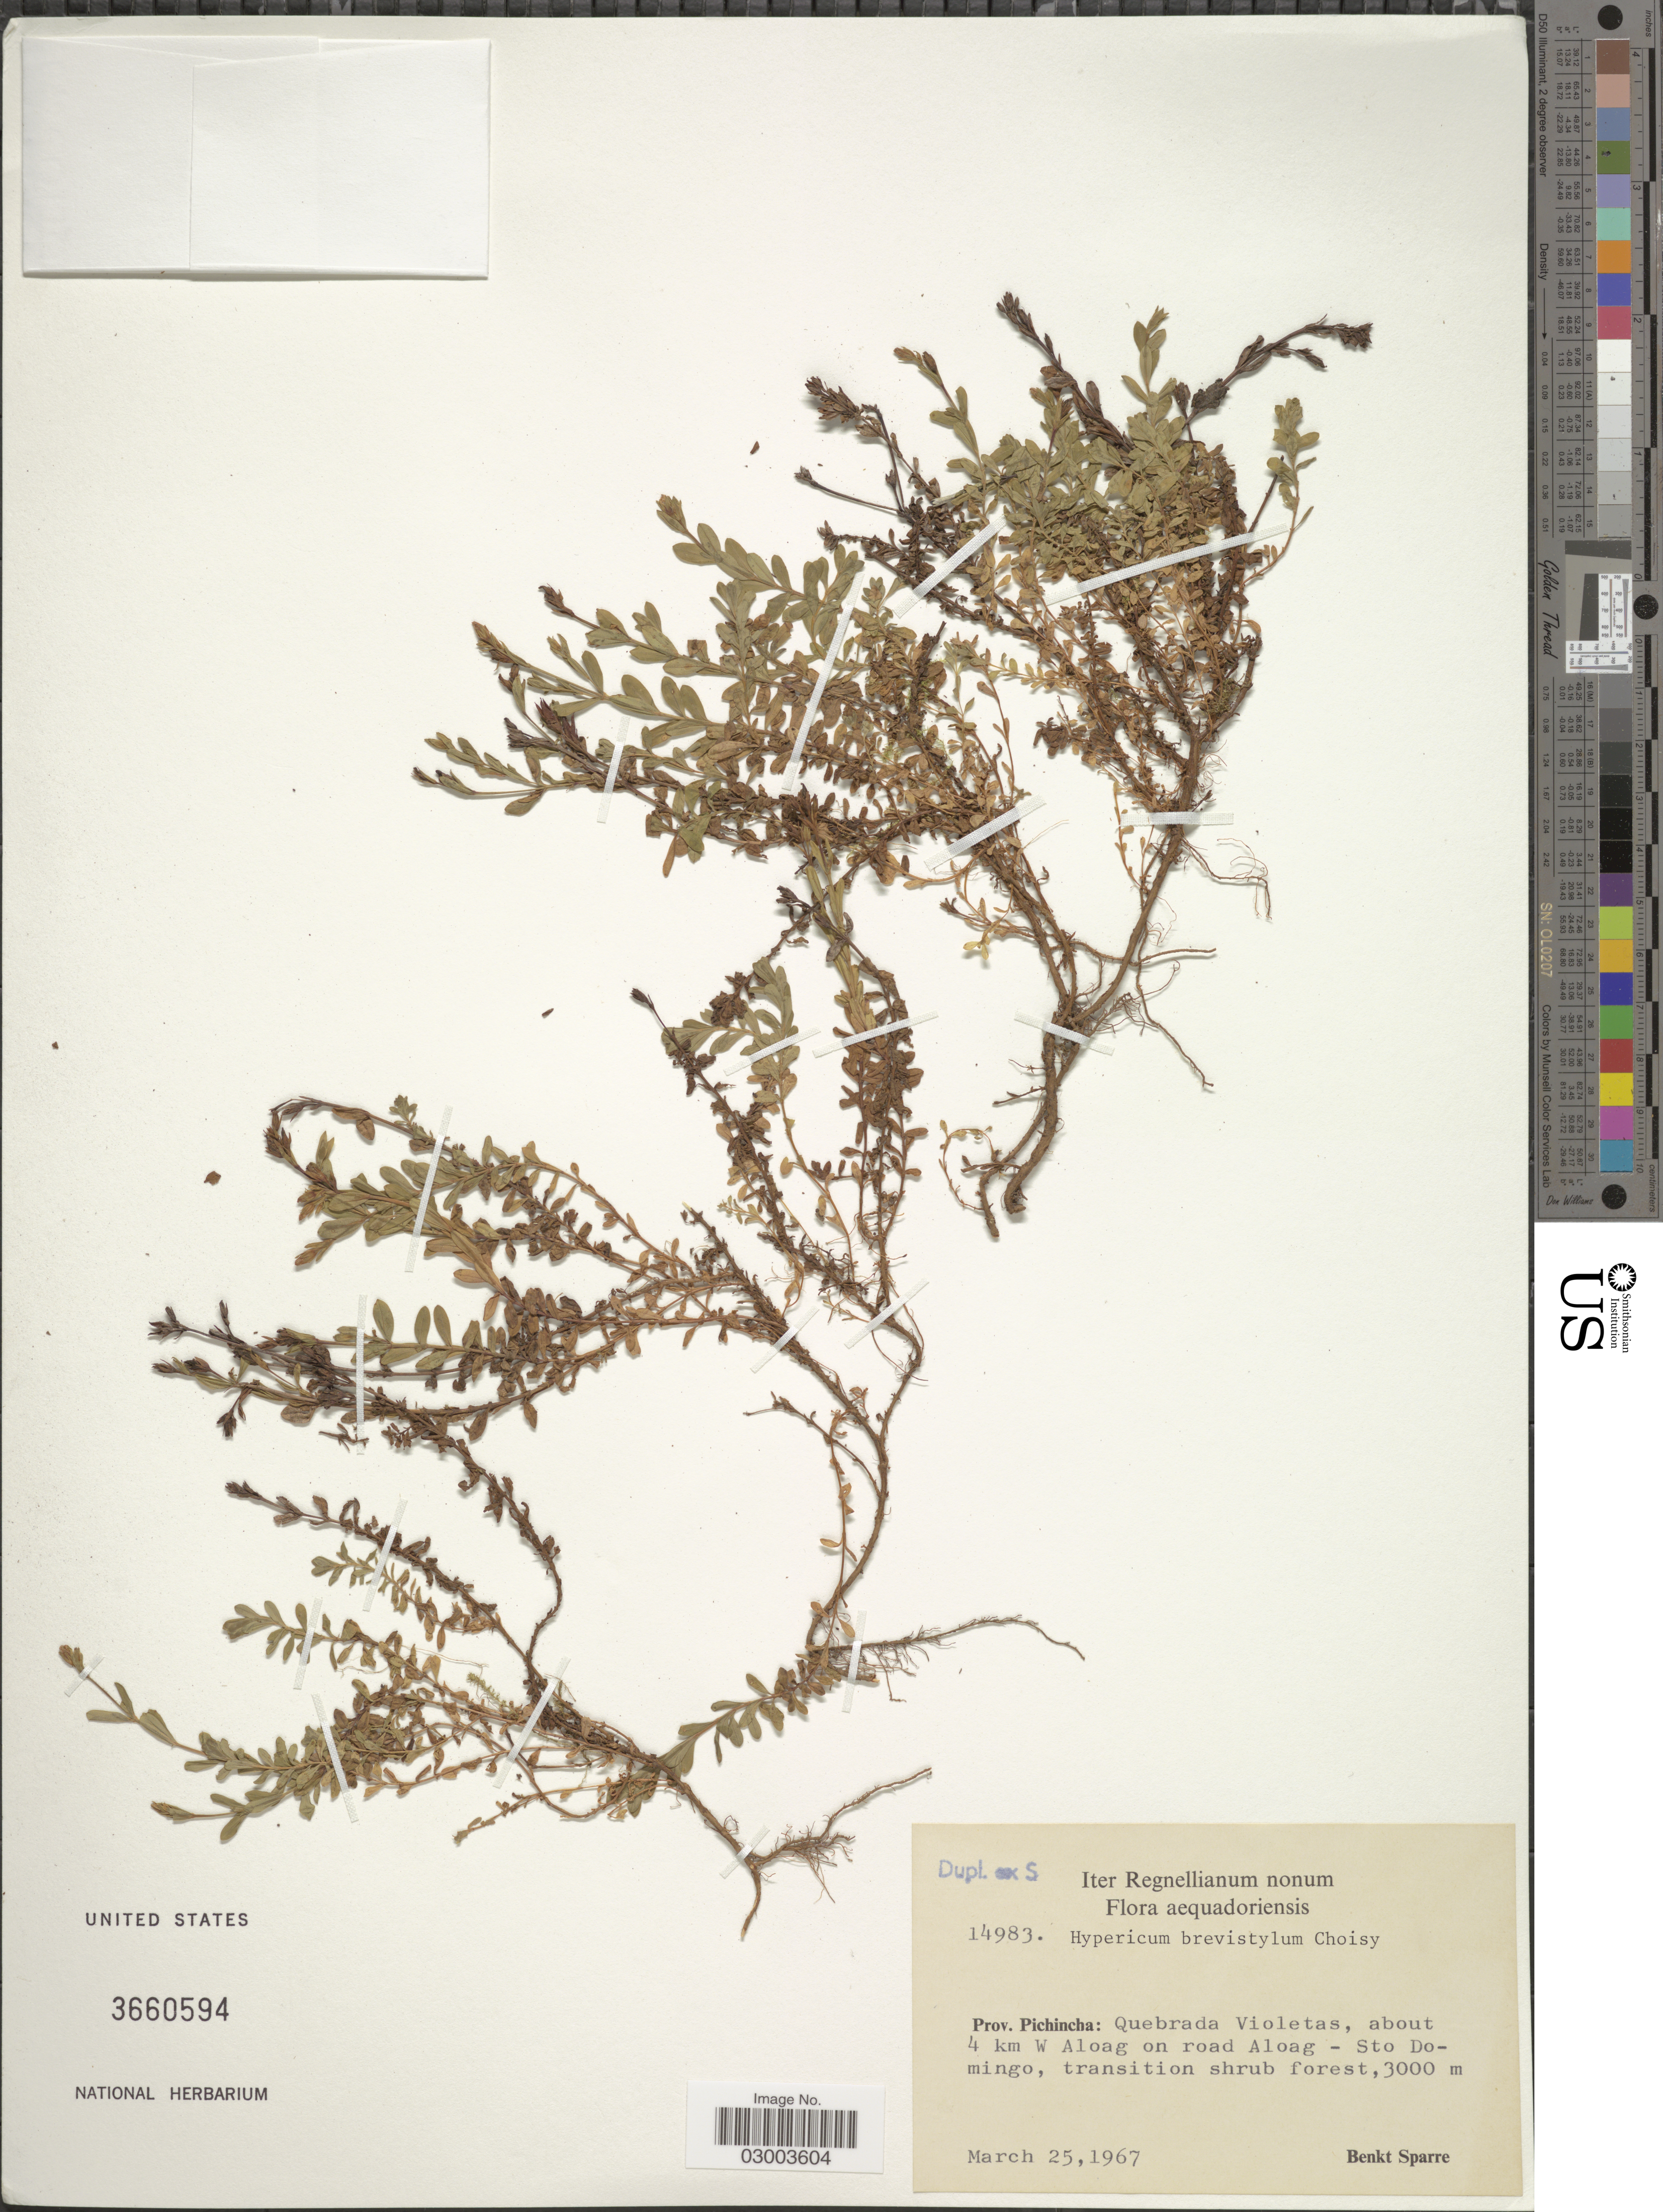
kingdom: Plantae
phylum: Tracheophyta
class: Magnoliopsida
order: Malpighiales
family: Hypericaceae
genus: Hypericum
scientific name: Hypericum brevistylum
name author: Choisy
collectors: B. Sparre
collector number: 14983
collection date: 1967-03-25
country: Ecuador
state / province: Pichincha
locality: Quebrada Violetas, about 4 km W Aloag on road Aloag - Sto Domingo.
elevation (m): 3000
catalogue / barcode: US 3660594